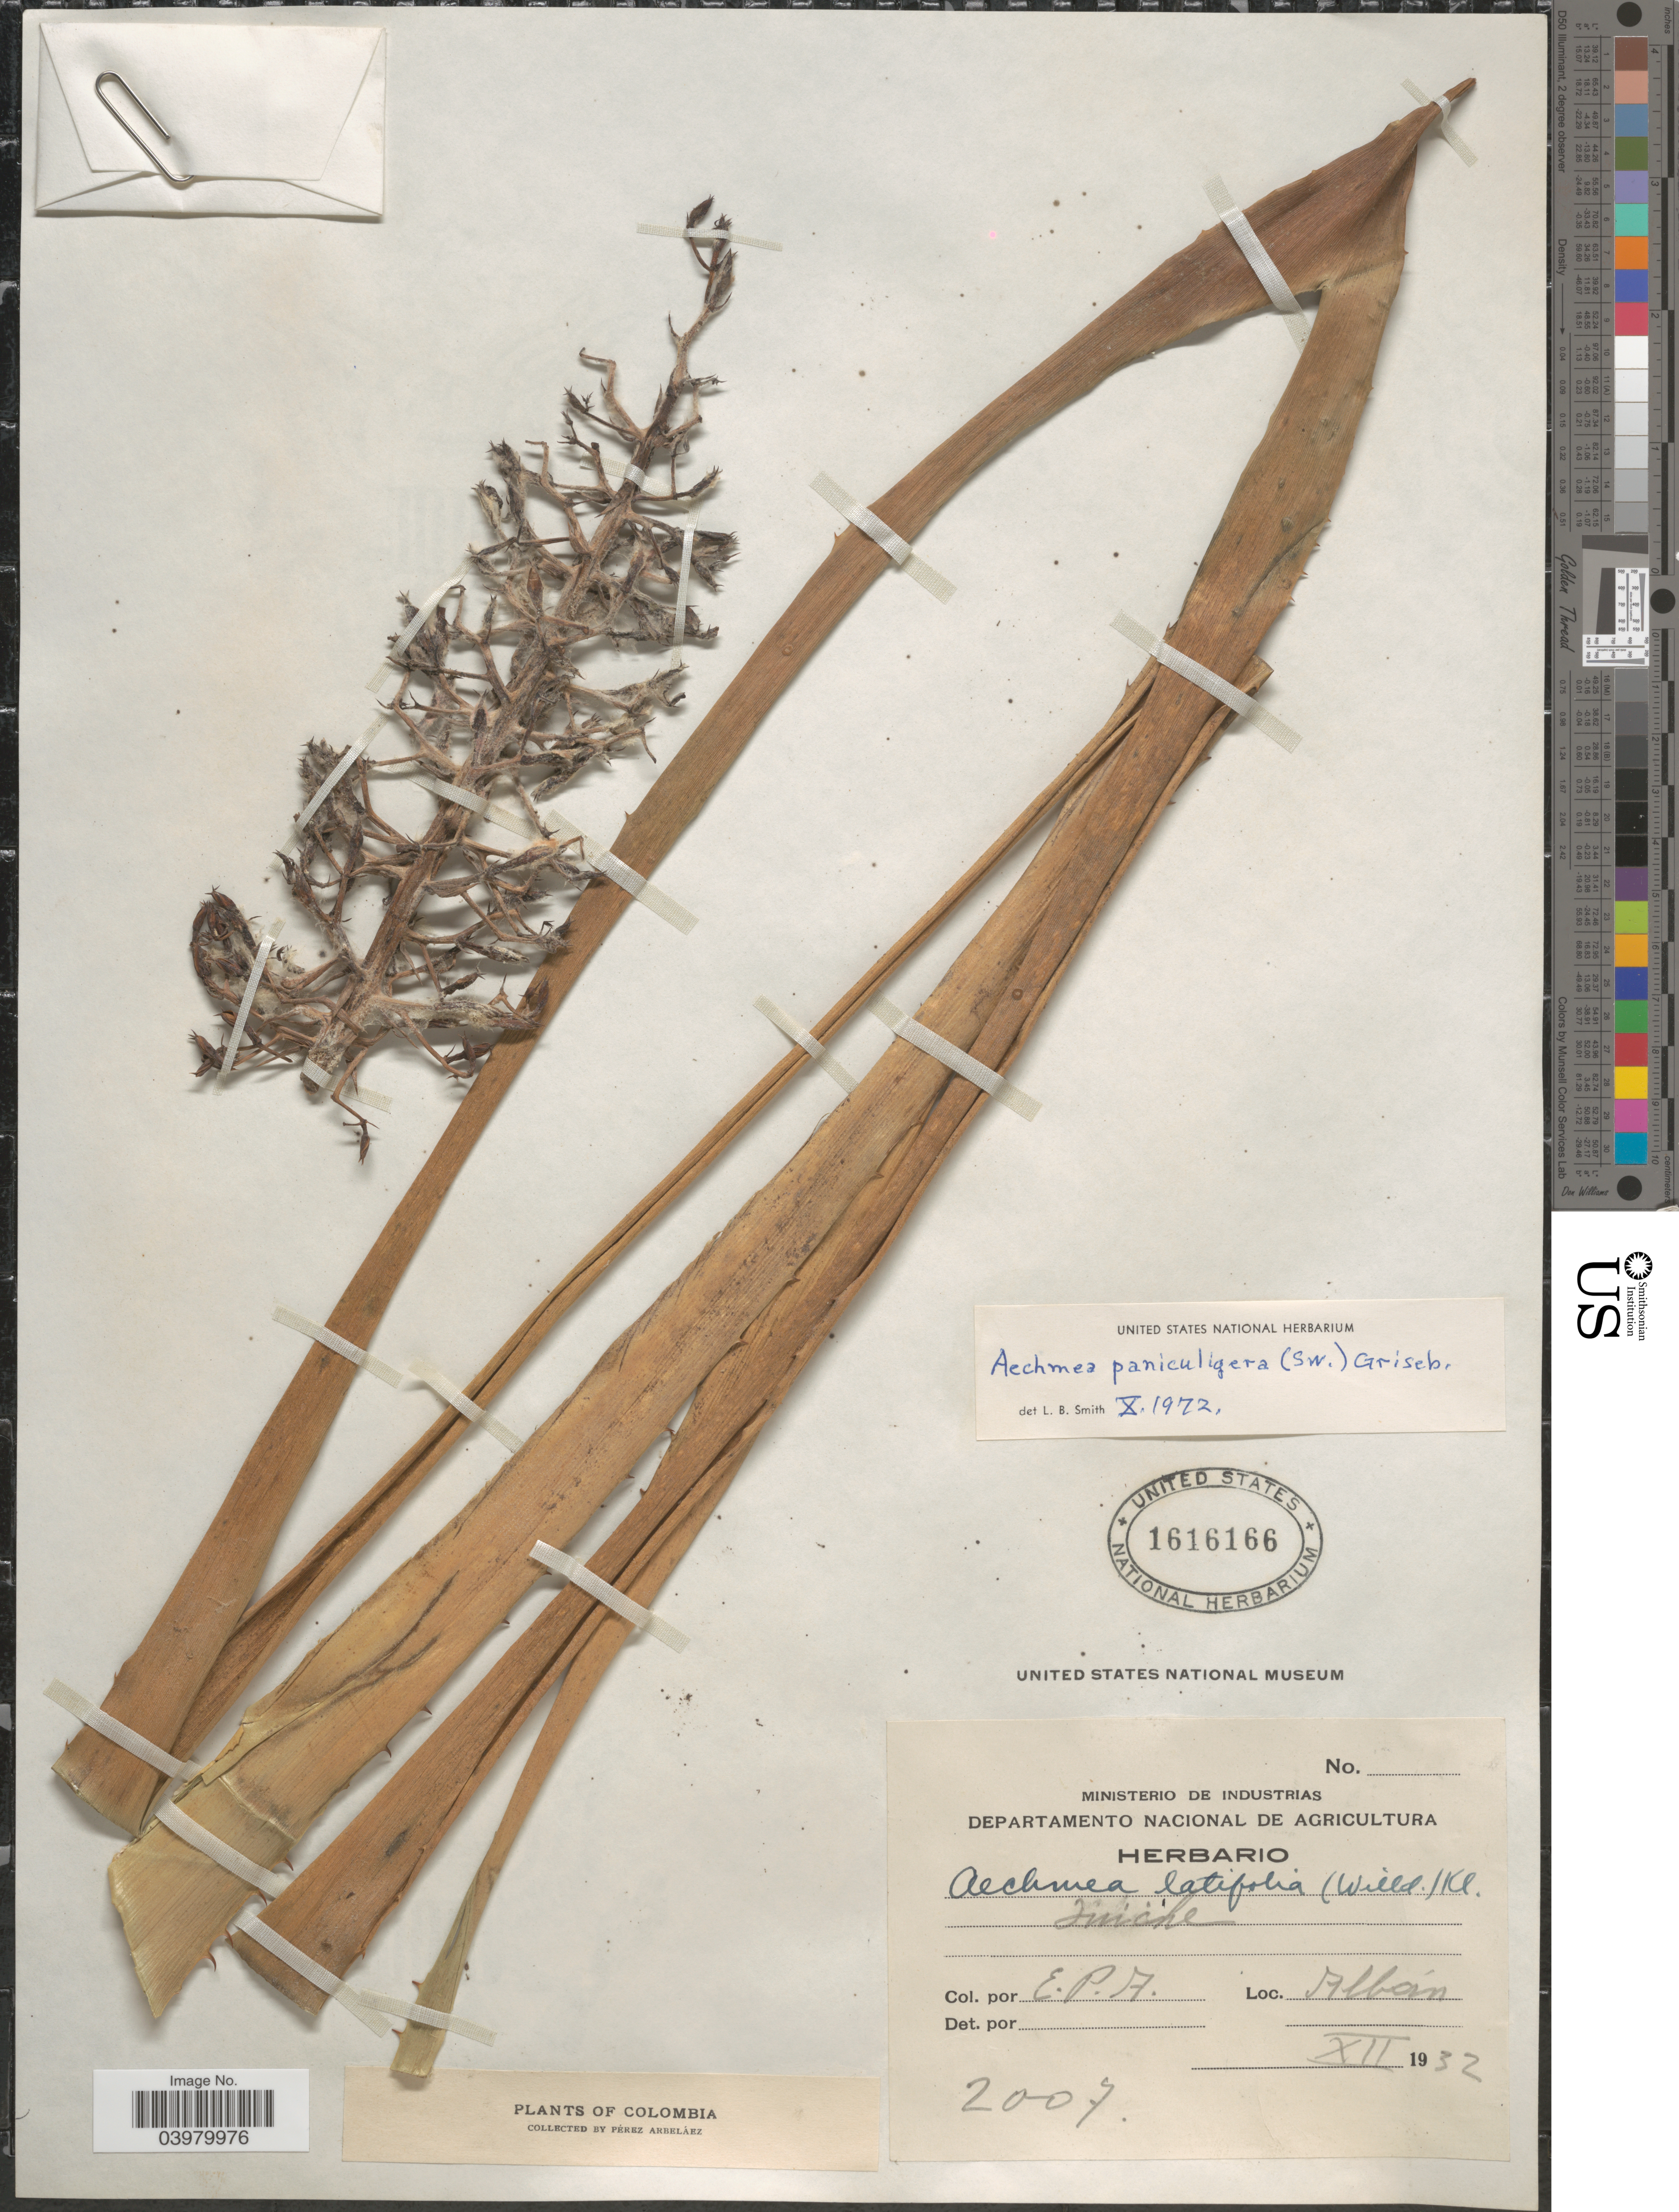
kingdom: Plantae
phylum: Tracheophyta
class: Liliopsida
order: Poales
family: Bromeliaceae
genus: Aechmea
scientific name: Aechmea paniculigera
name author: (Sw.) Griseb.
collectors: E. Pérez Arbeláez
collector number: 2007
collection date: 1932-12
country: Colombia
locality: Albán.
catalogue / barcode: US 1616166